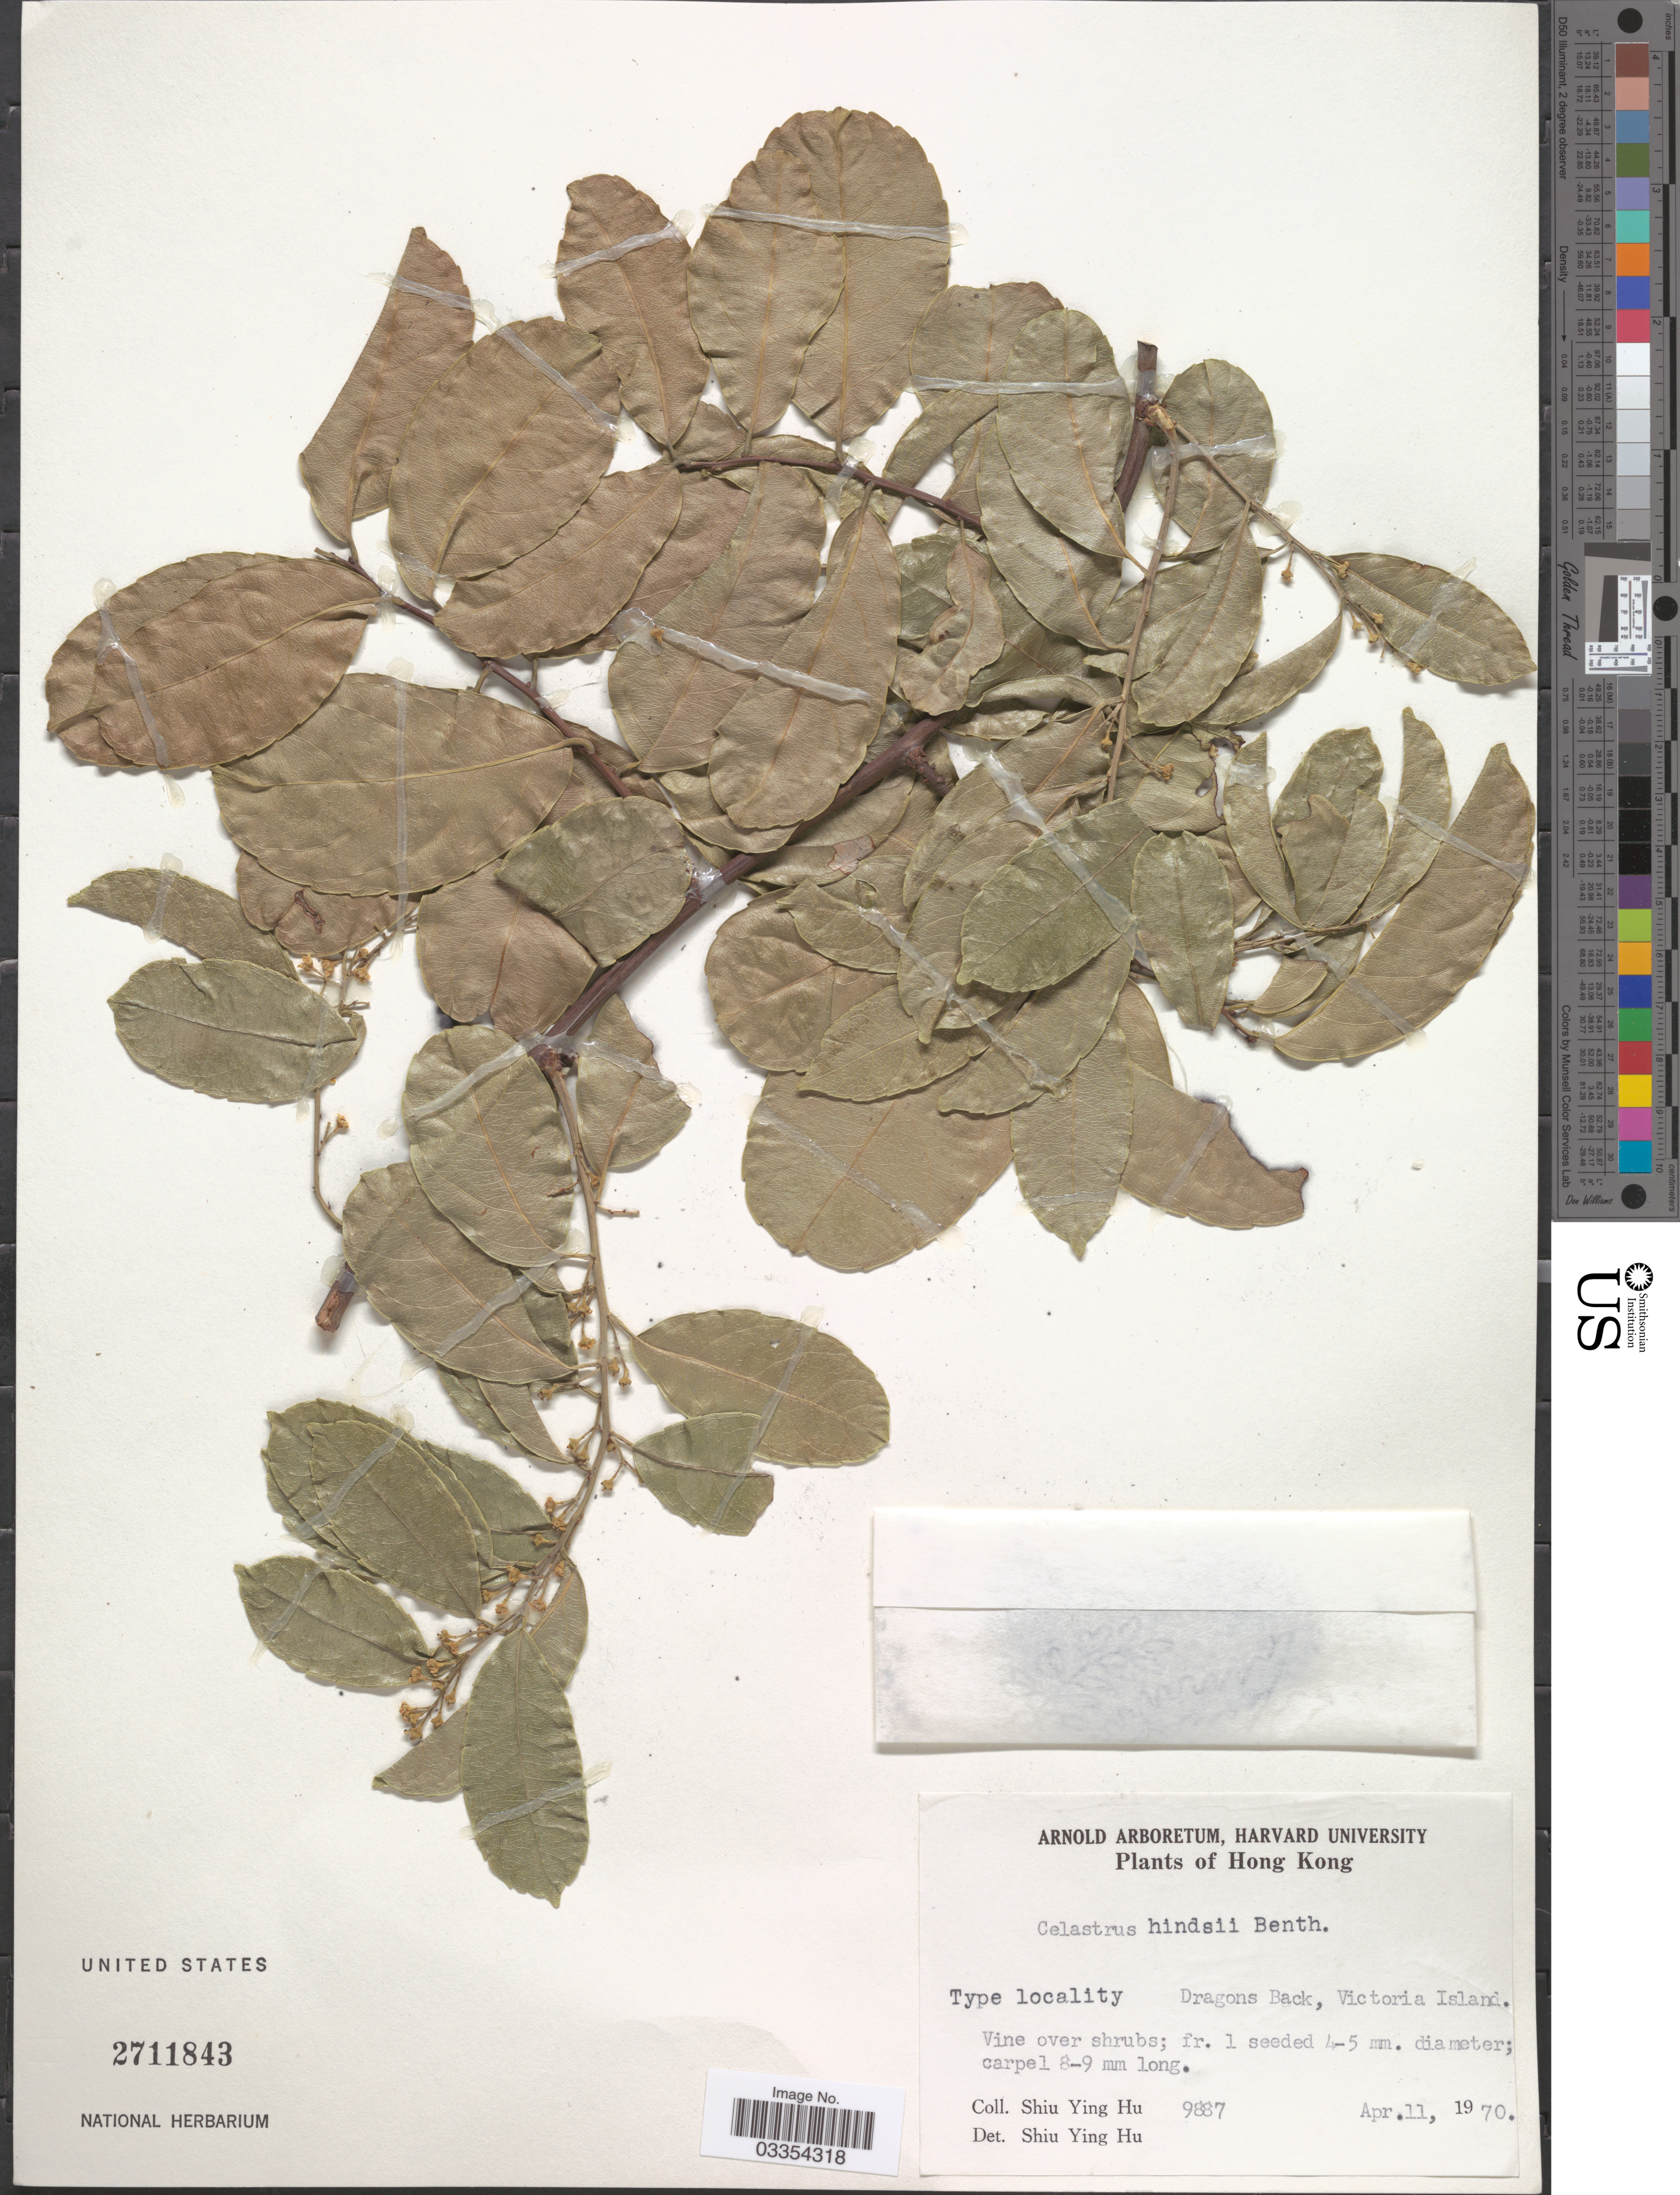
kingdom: Plantae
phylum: Tracheophyta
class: Magnoliopsida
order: Celastrales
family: Celastraceae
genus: Celastrus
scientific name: Celastrus hindsii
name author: Benth.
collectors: S. Y. Hu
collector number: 9887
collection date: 1970-04-11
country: China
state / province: Hong Kong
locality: Dragons Back, Victoria Island.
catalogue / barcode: US 2711843